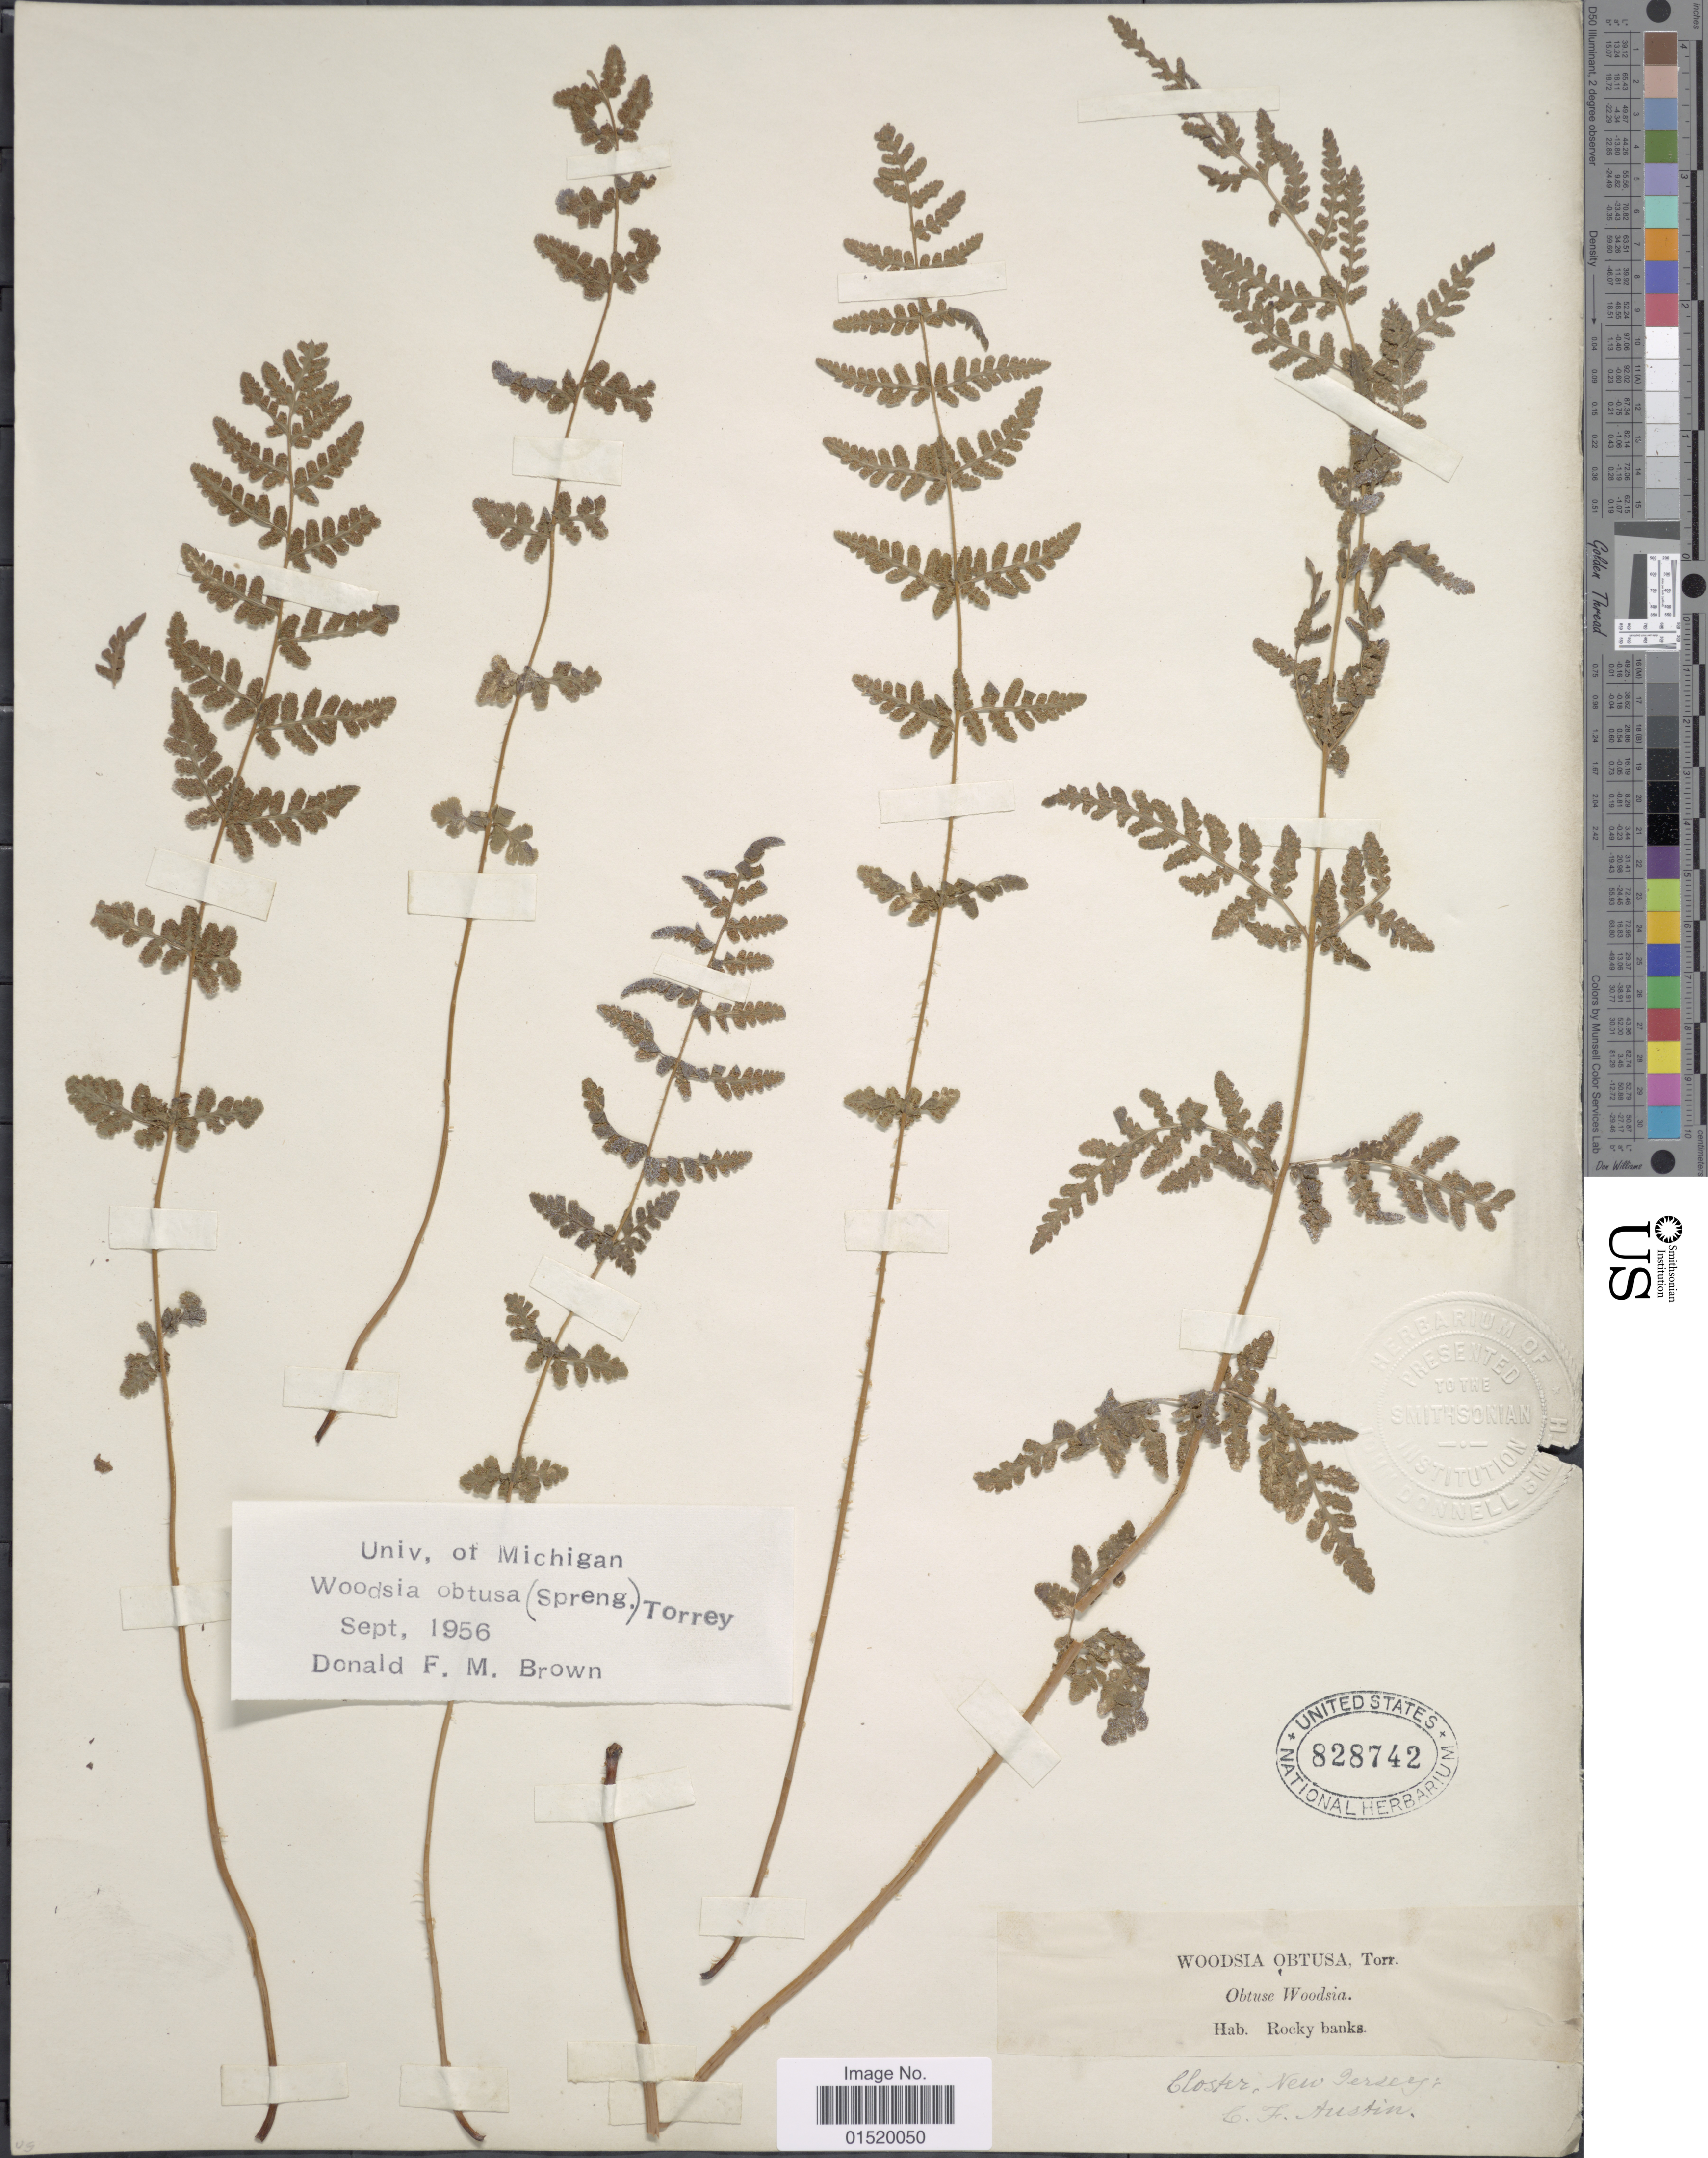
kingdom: Plantae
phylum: Tracheophyta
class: Polypodiopsida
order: Polypodiales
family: Woodsiaceae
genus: Woodsia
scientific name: Woodsia obtusa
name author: (Spreng.) Torr.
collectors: C. F. Austin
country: United States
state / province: New Jersey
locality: Closter, Rocky Banks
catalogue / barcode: US 828742